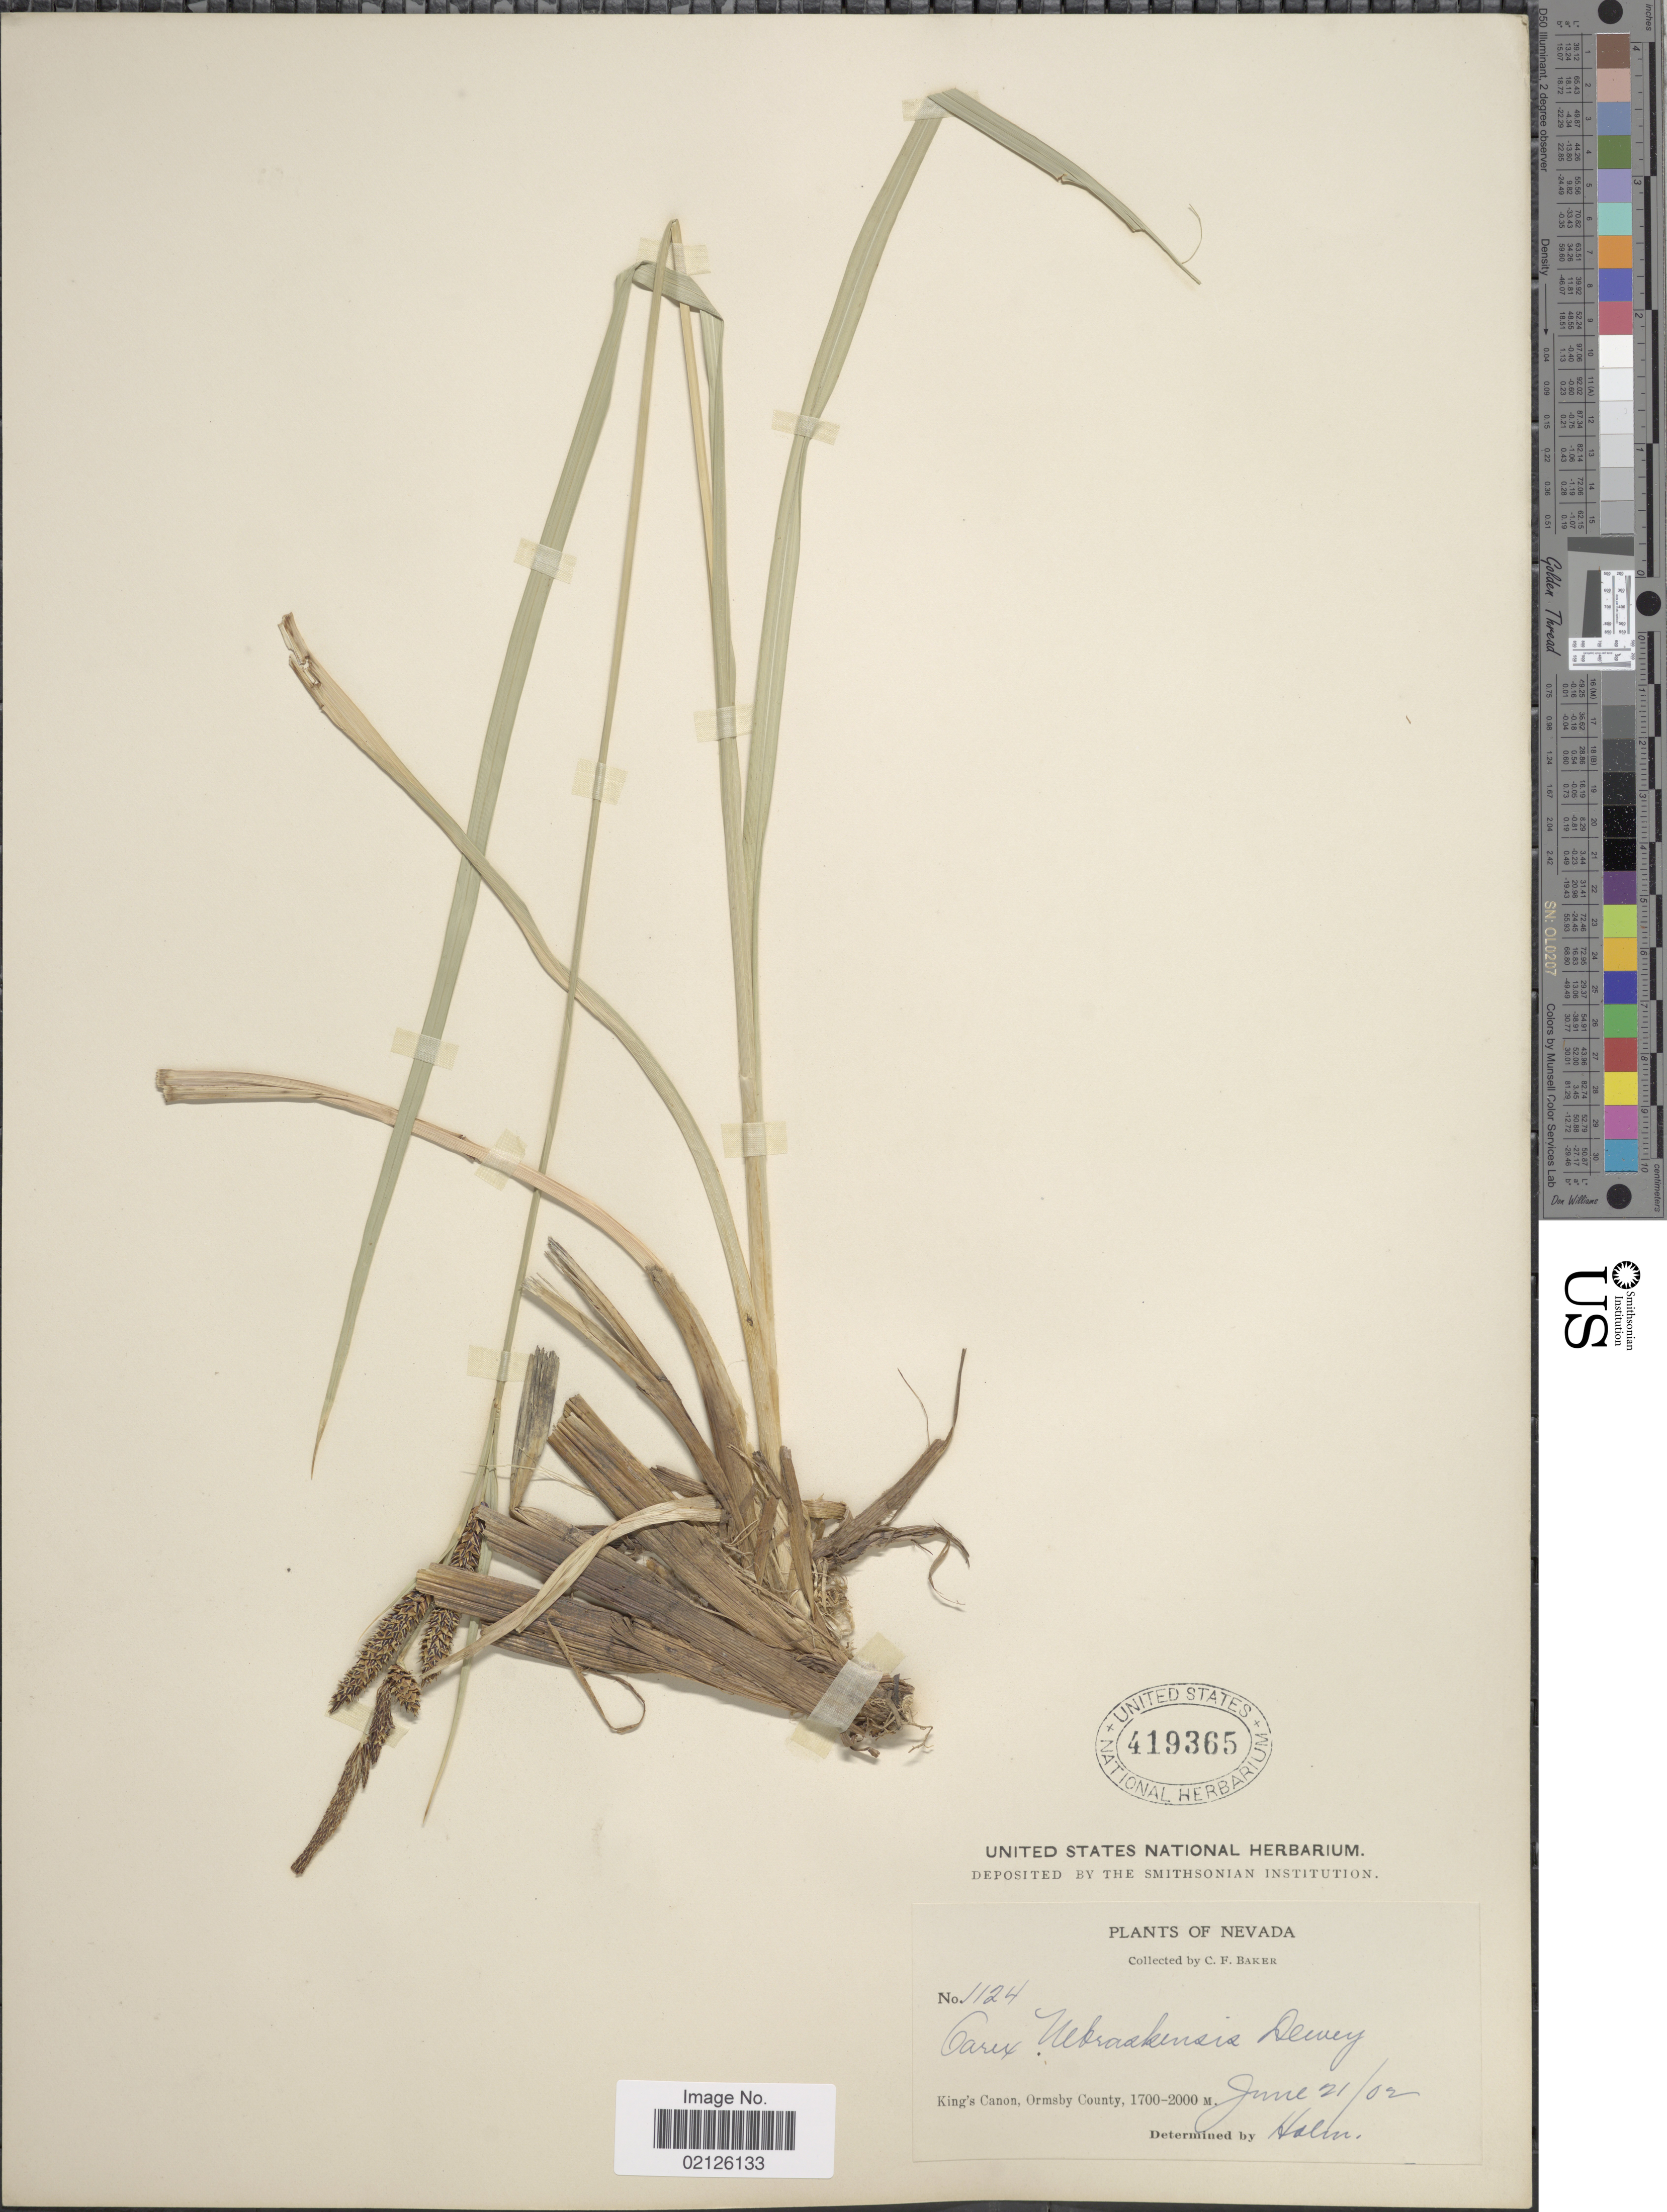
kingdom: Plantae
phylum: Tracheophyta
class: Liliopsida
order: Poales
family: Cyperaceae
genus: Carex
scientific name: Carex nebrascensis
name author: Dewey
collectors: C. F. Baker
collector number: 1124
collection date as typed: Transcribed d/m/y: 21/6/2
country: United States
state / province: Nevada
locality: King's Canon, Ormsby County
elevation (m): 1700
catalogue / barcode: US 4196365